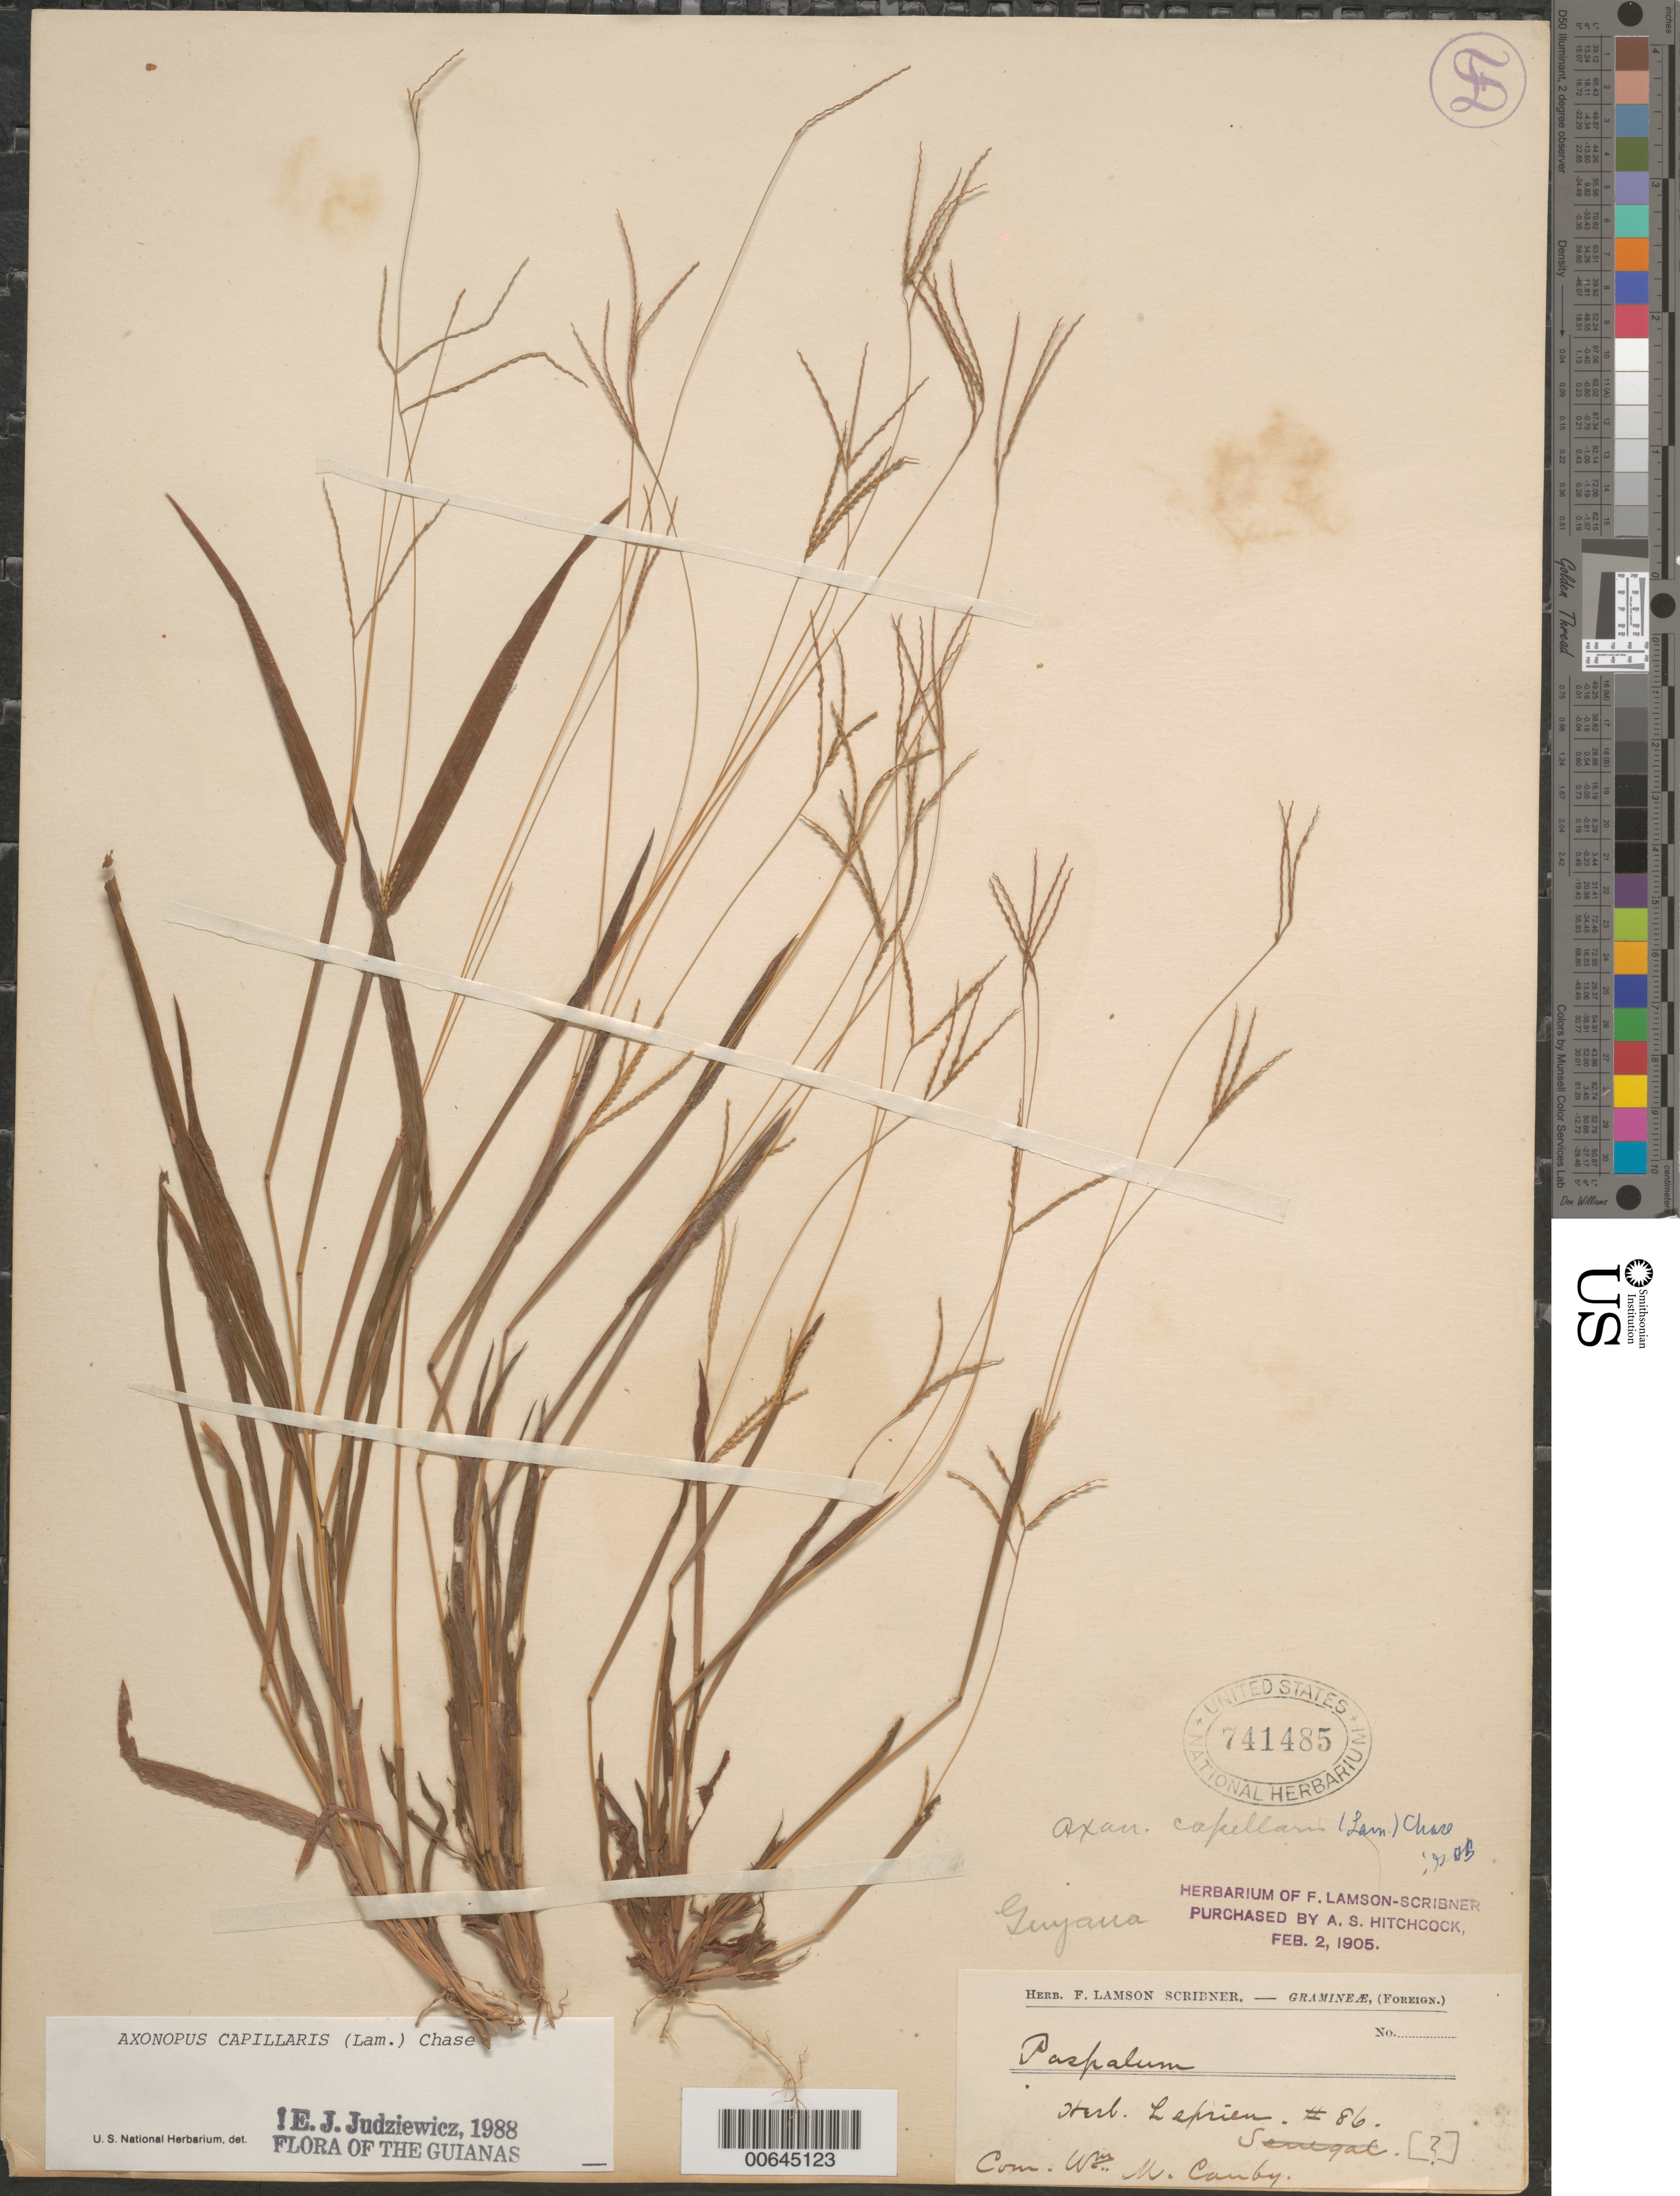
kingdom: Plantae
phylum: Tracheophyta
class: Liliopsida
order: Poales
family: Poaceae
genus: Axonopus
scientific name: Axonopus capillaris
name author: (Lam.) Chase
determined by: Judziewicz, E. J.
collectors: F. M. R. Leprieur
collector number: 86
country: French Guiana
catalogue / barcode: US 741485